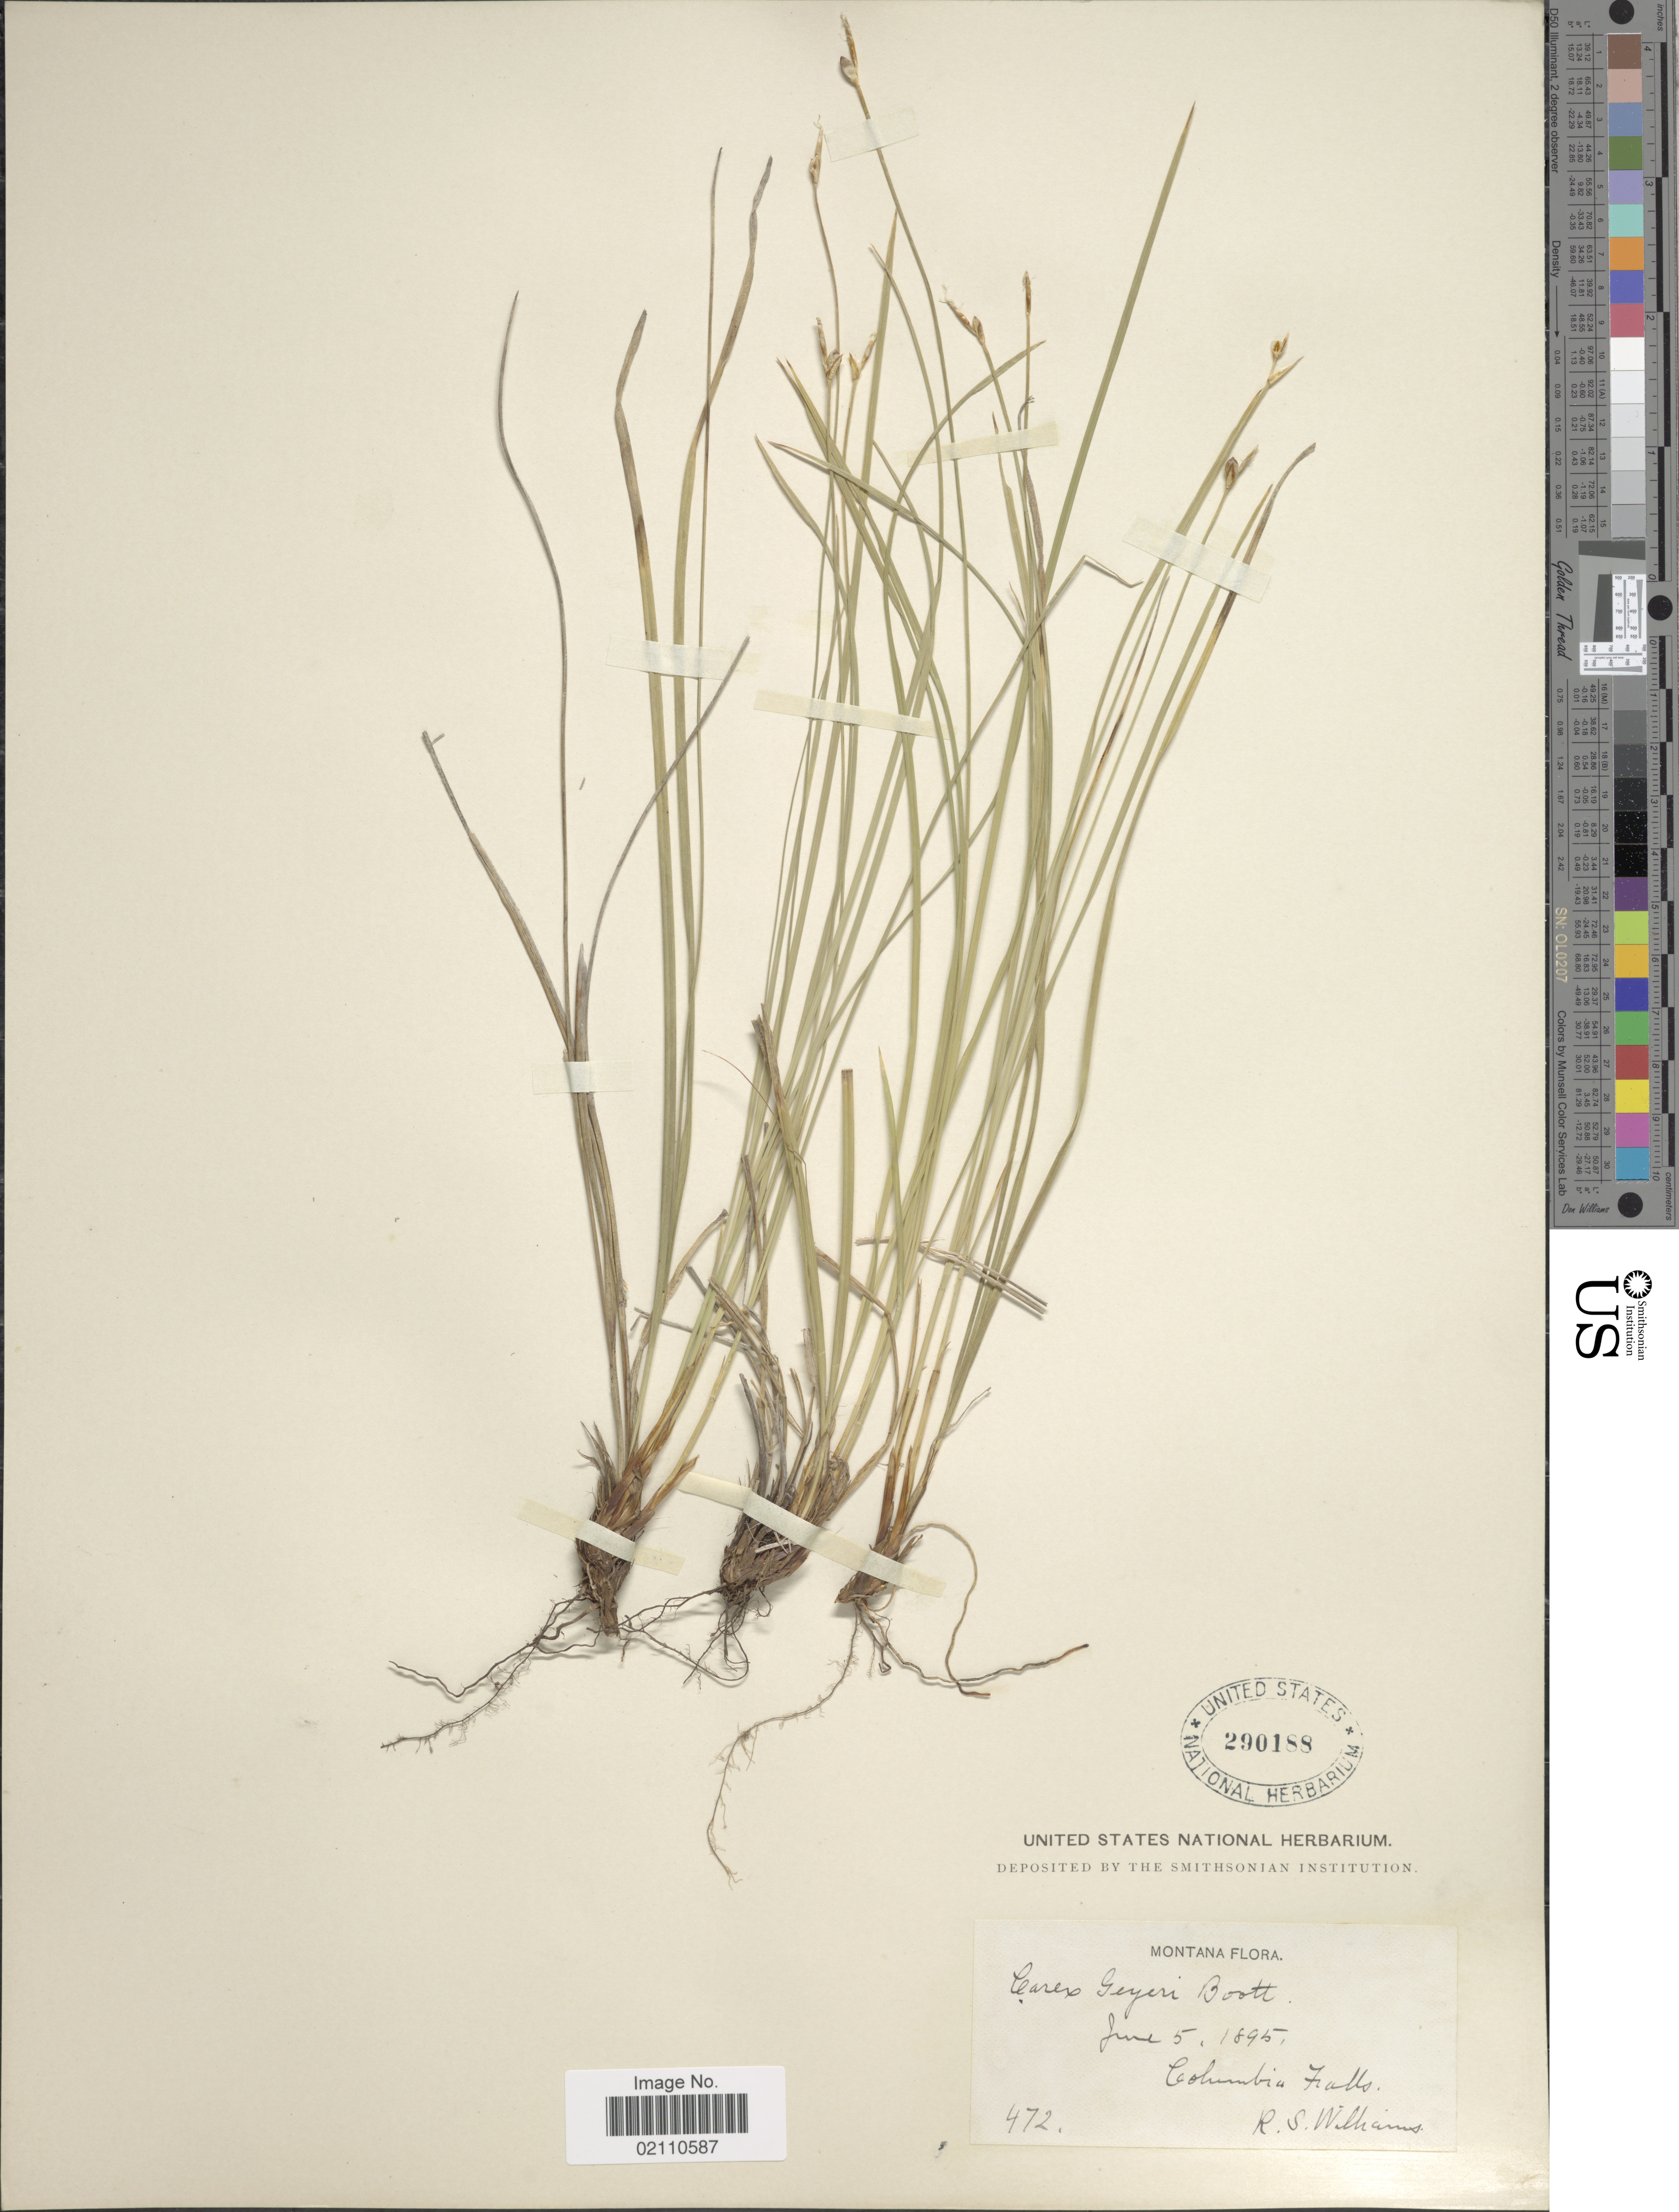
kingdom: Plantae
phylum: Tracheophyta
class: Liliopsida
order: Poales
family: Cyperaceae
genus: Carex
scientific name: Carex geyeri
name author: Boott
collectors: R. S. Williams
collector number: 472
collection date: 1895-06-05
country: United States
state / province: Montana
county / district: Flathead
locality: Columbia Falls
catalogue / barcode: US 290188